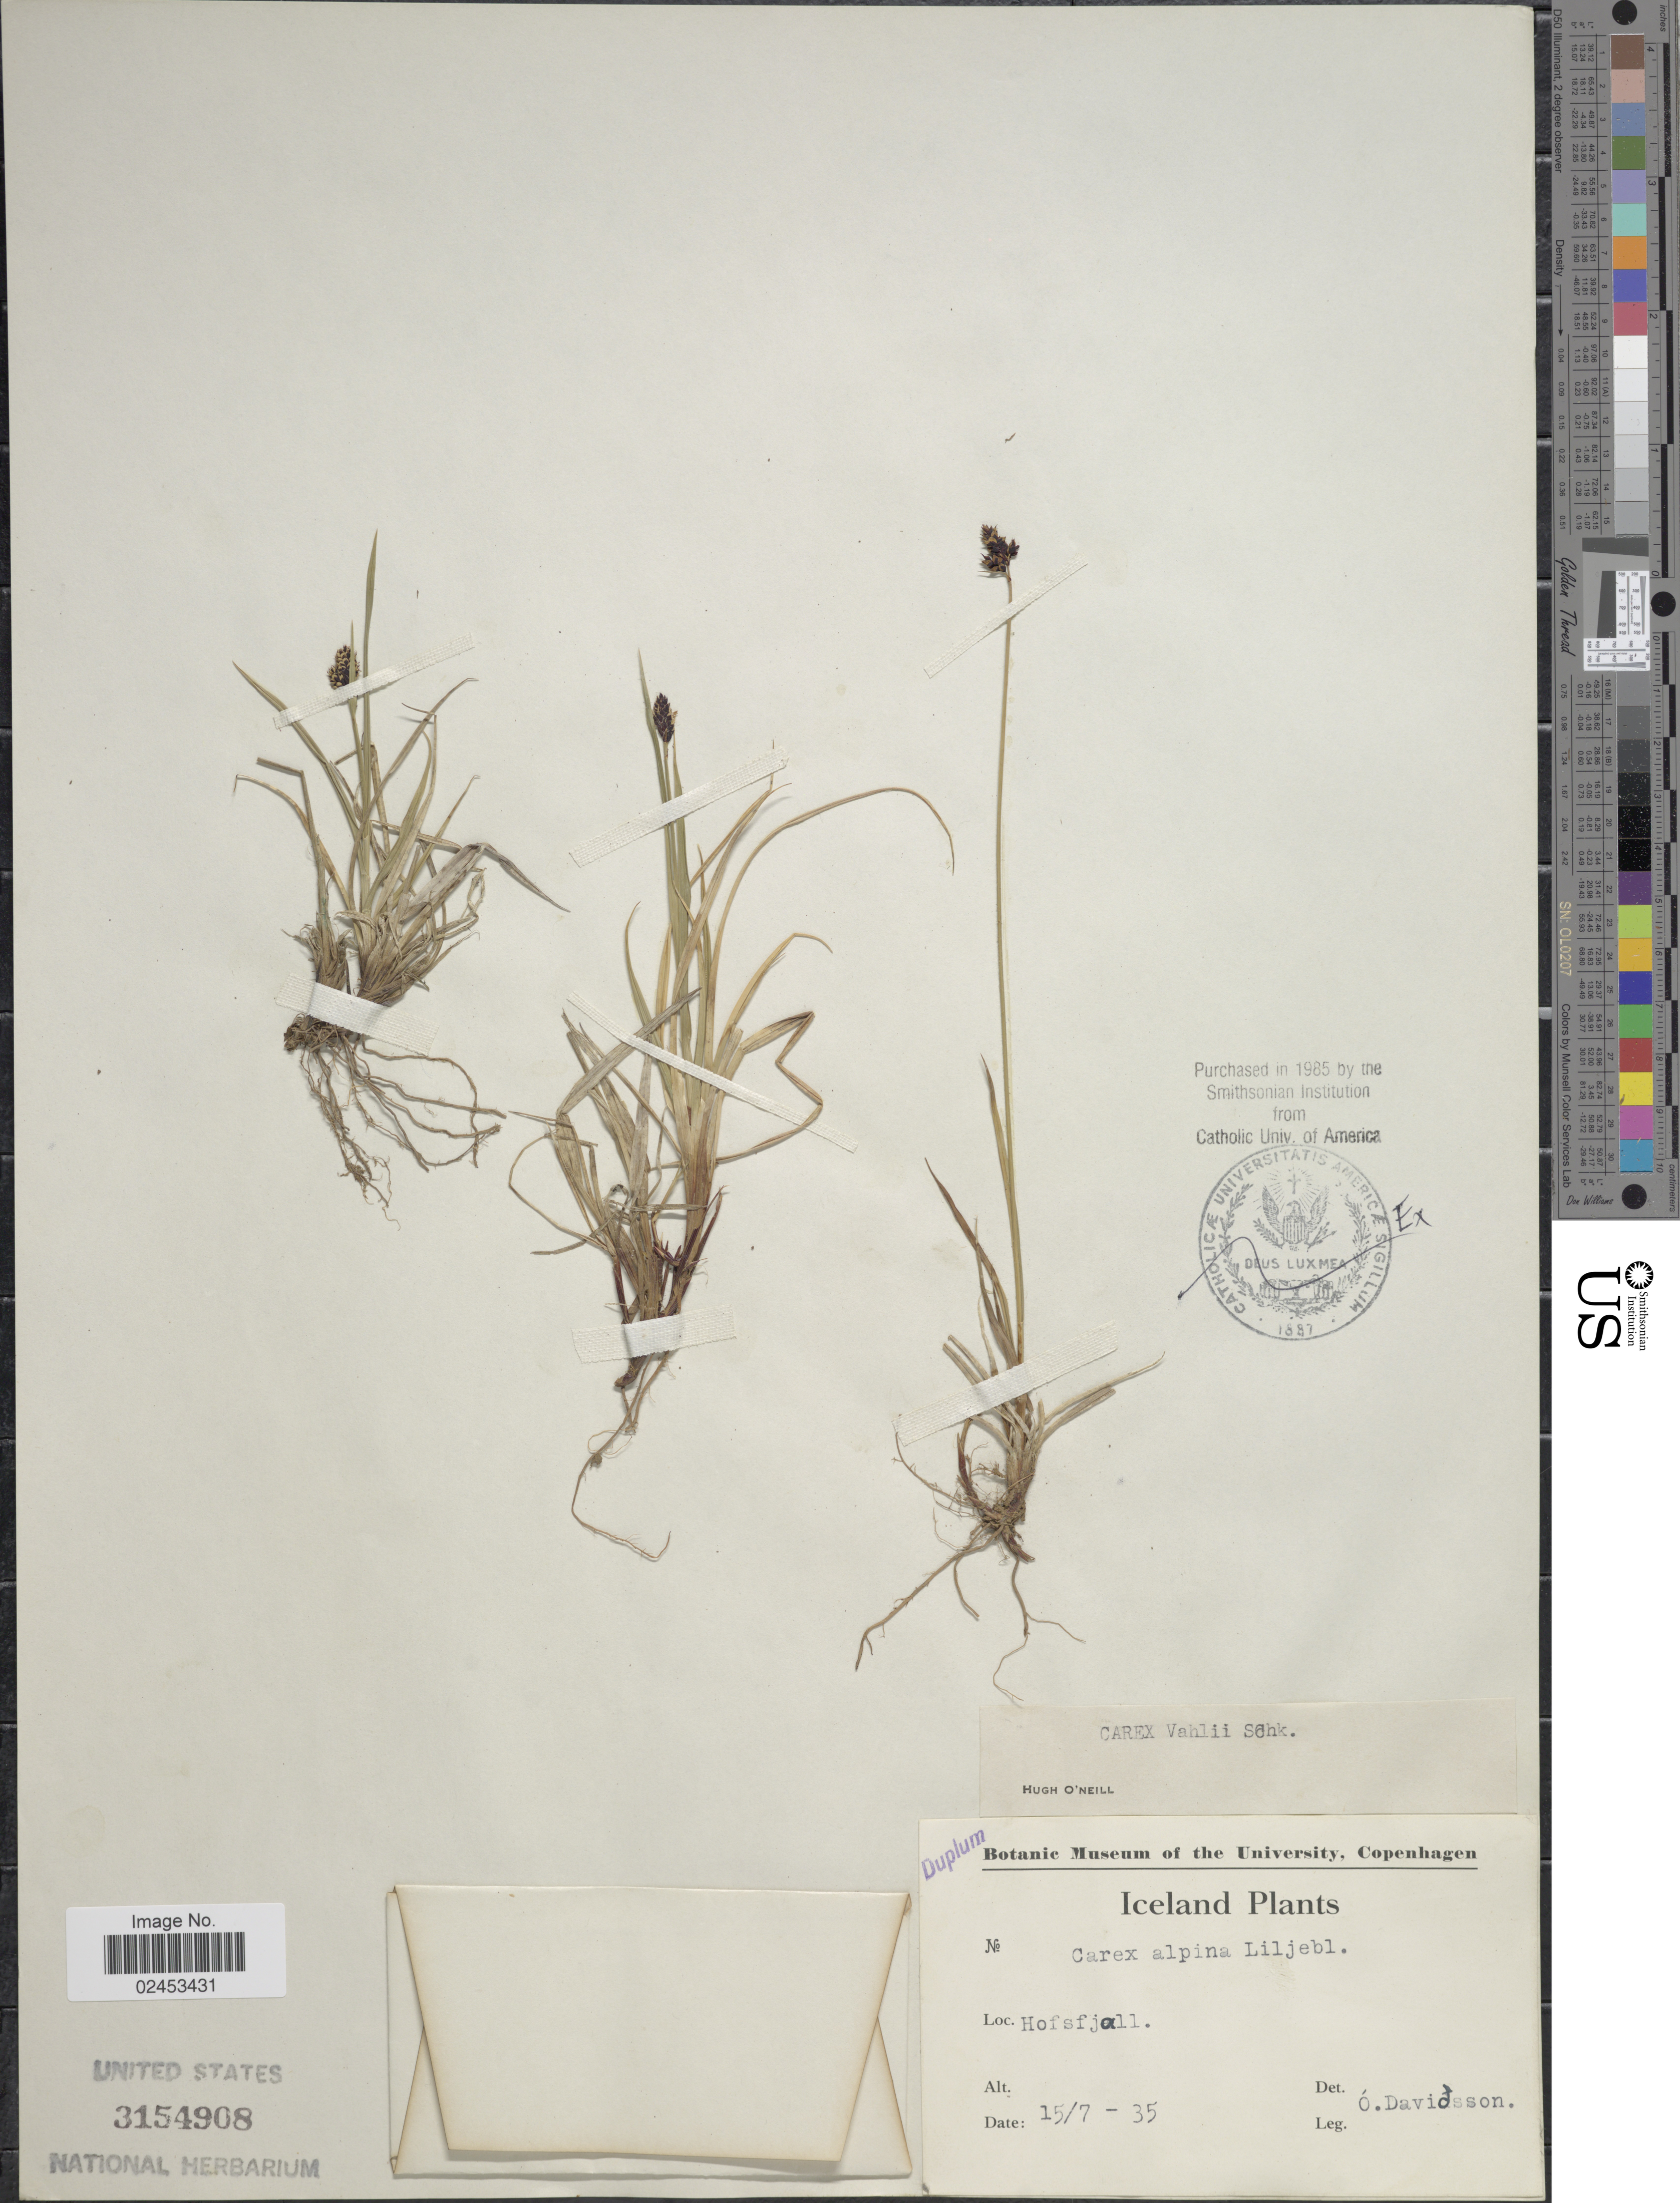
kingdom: Plantae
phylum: Tracheophyta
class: Liliopsida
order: Poales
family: Cyperaceae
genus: Carex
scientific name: Carex norvegica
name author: Retz.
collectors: O. Davidsson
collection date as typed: Transcribed d/m/y: 15/7/35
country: Iceland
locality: Hofsfjall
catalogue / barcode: US 3154908